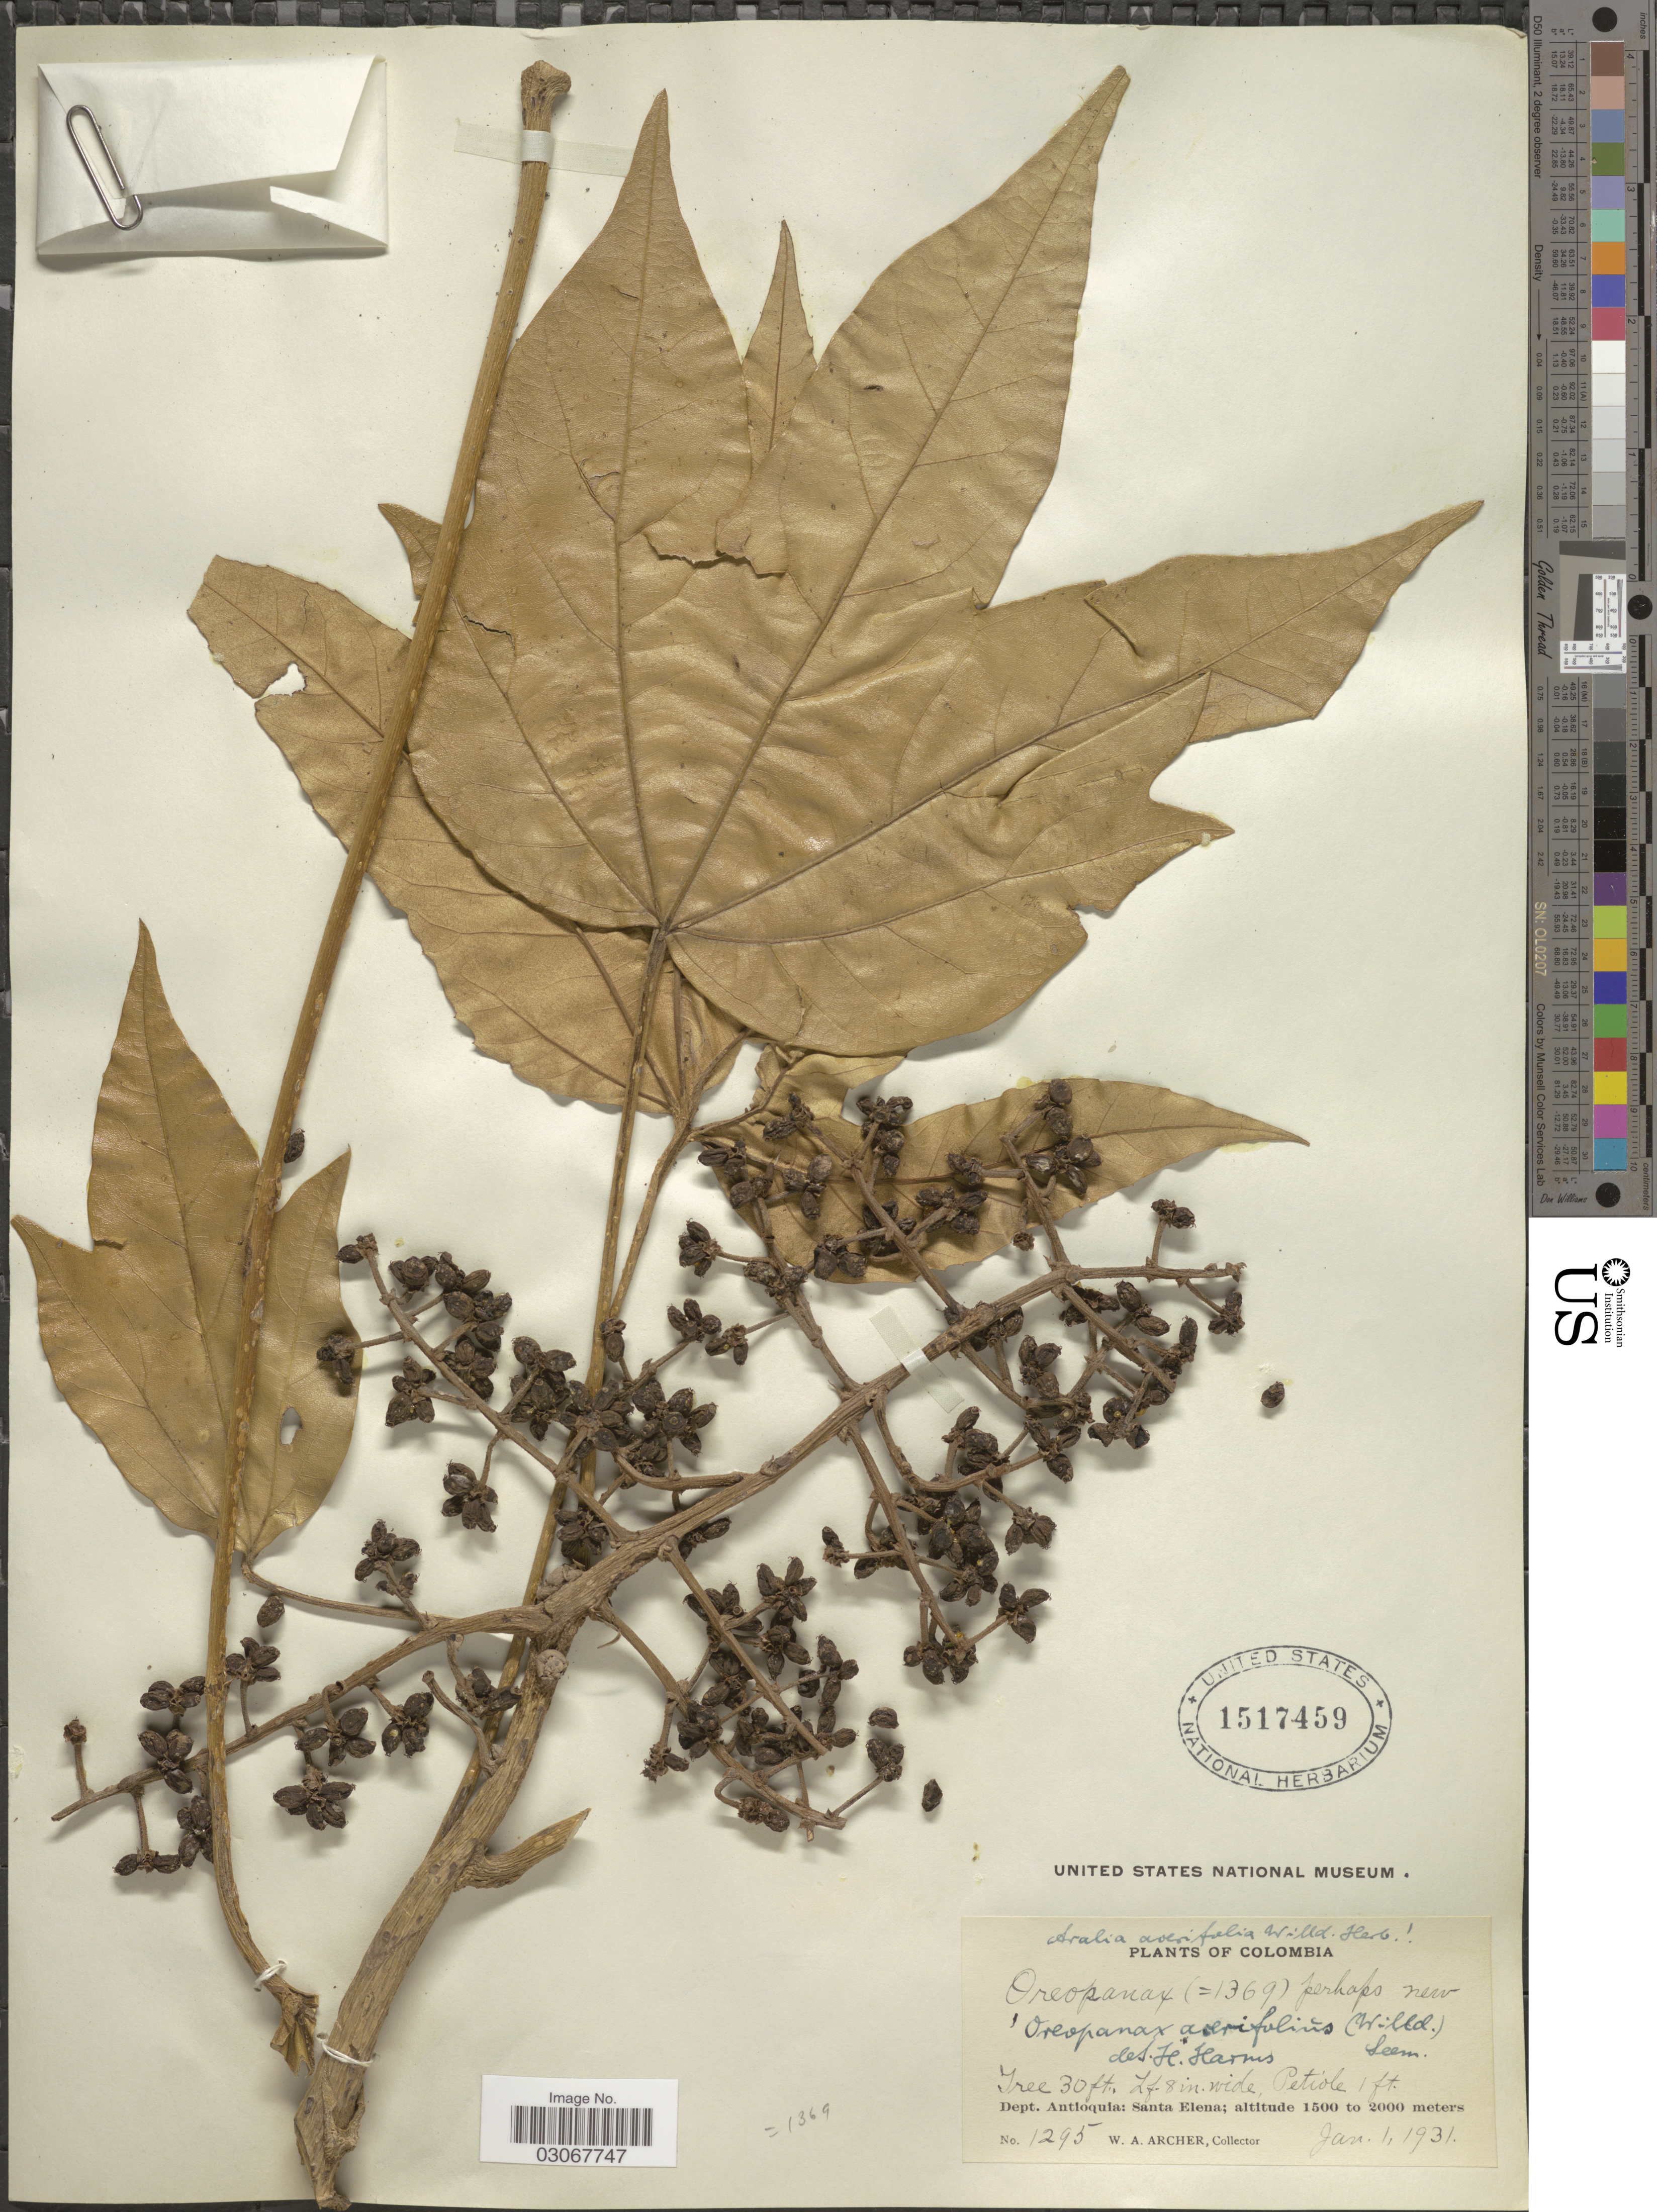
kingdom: Plantae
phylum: Tracheophyta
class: Magnoliopsida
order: Apiales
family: Araliaceae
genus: Oreopanax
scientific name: Oreopanax acerifolius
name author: (Willd. ex Schult.) Seem.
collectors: W. Archer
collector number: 1295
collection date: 1931-01-01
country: Colombia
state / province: Antioquia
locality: Dept. Antioquia: Santa Elena.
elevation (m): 1500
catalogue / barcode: US 1517459